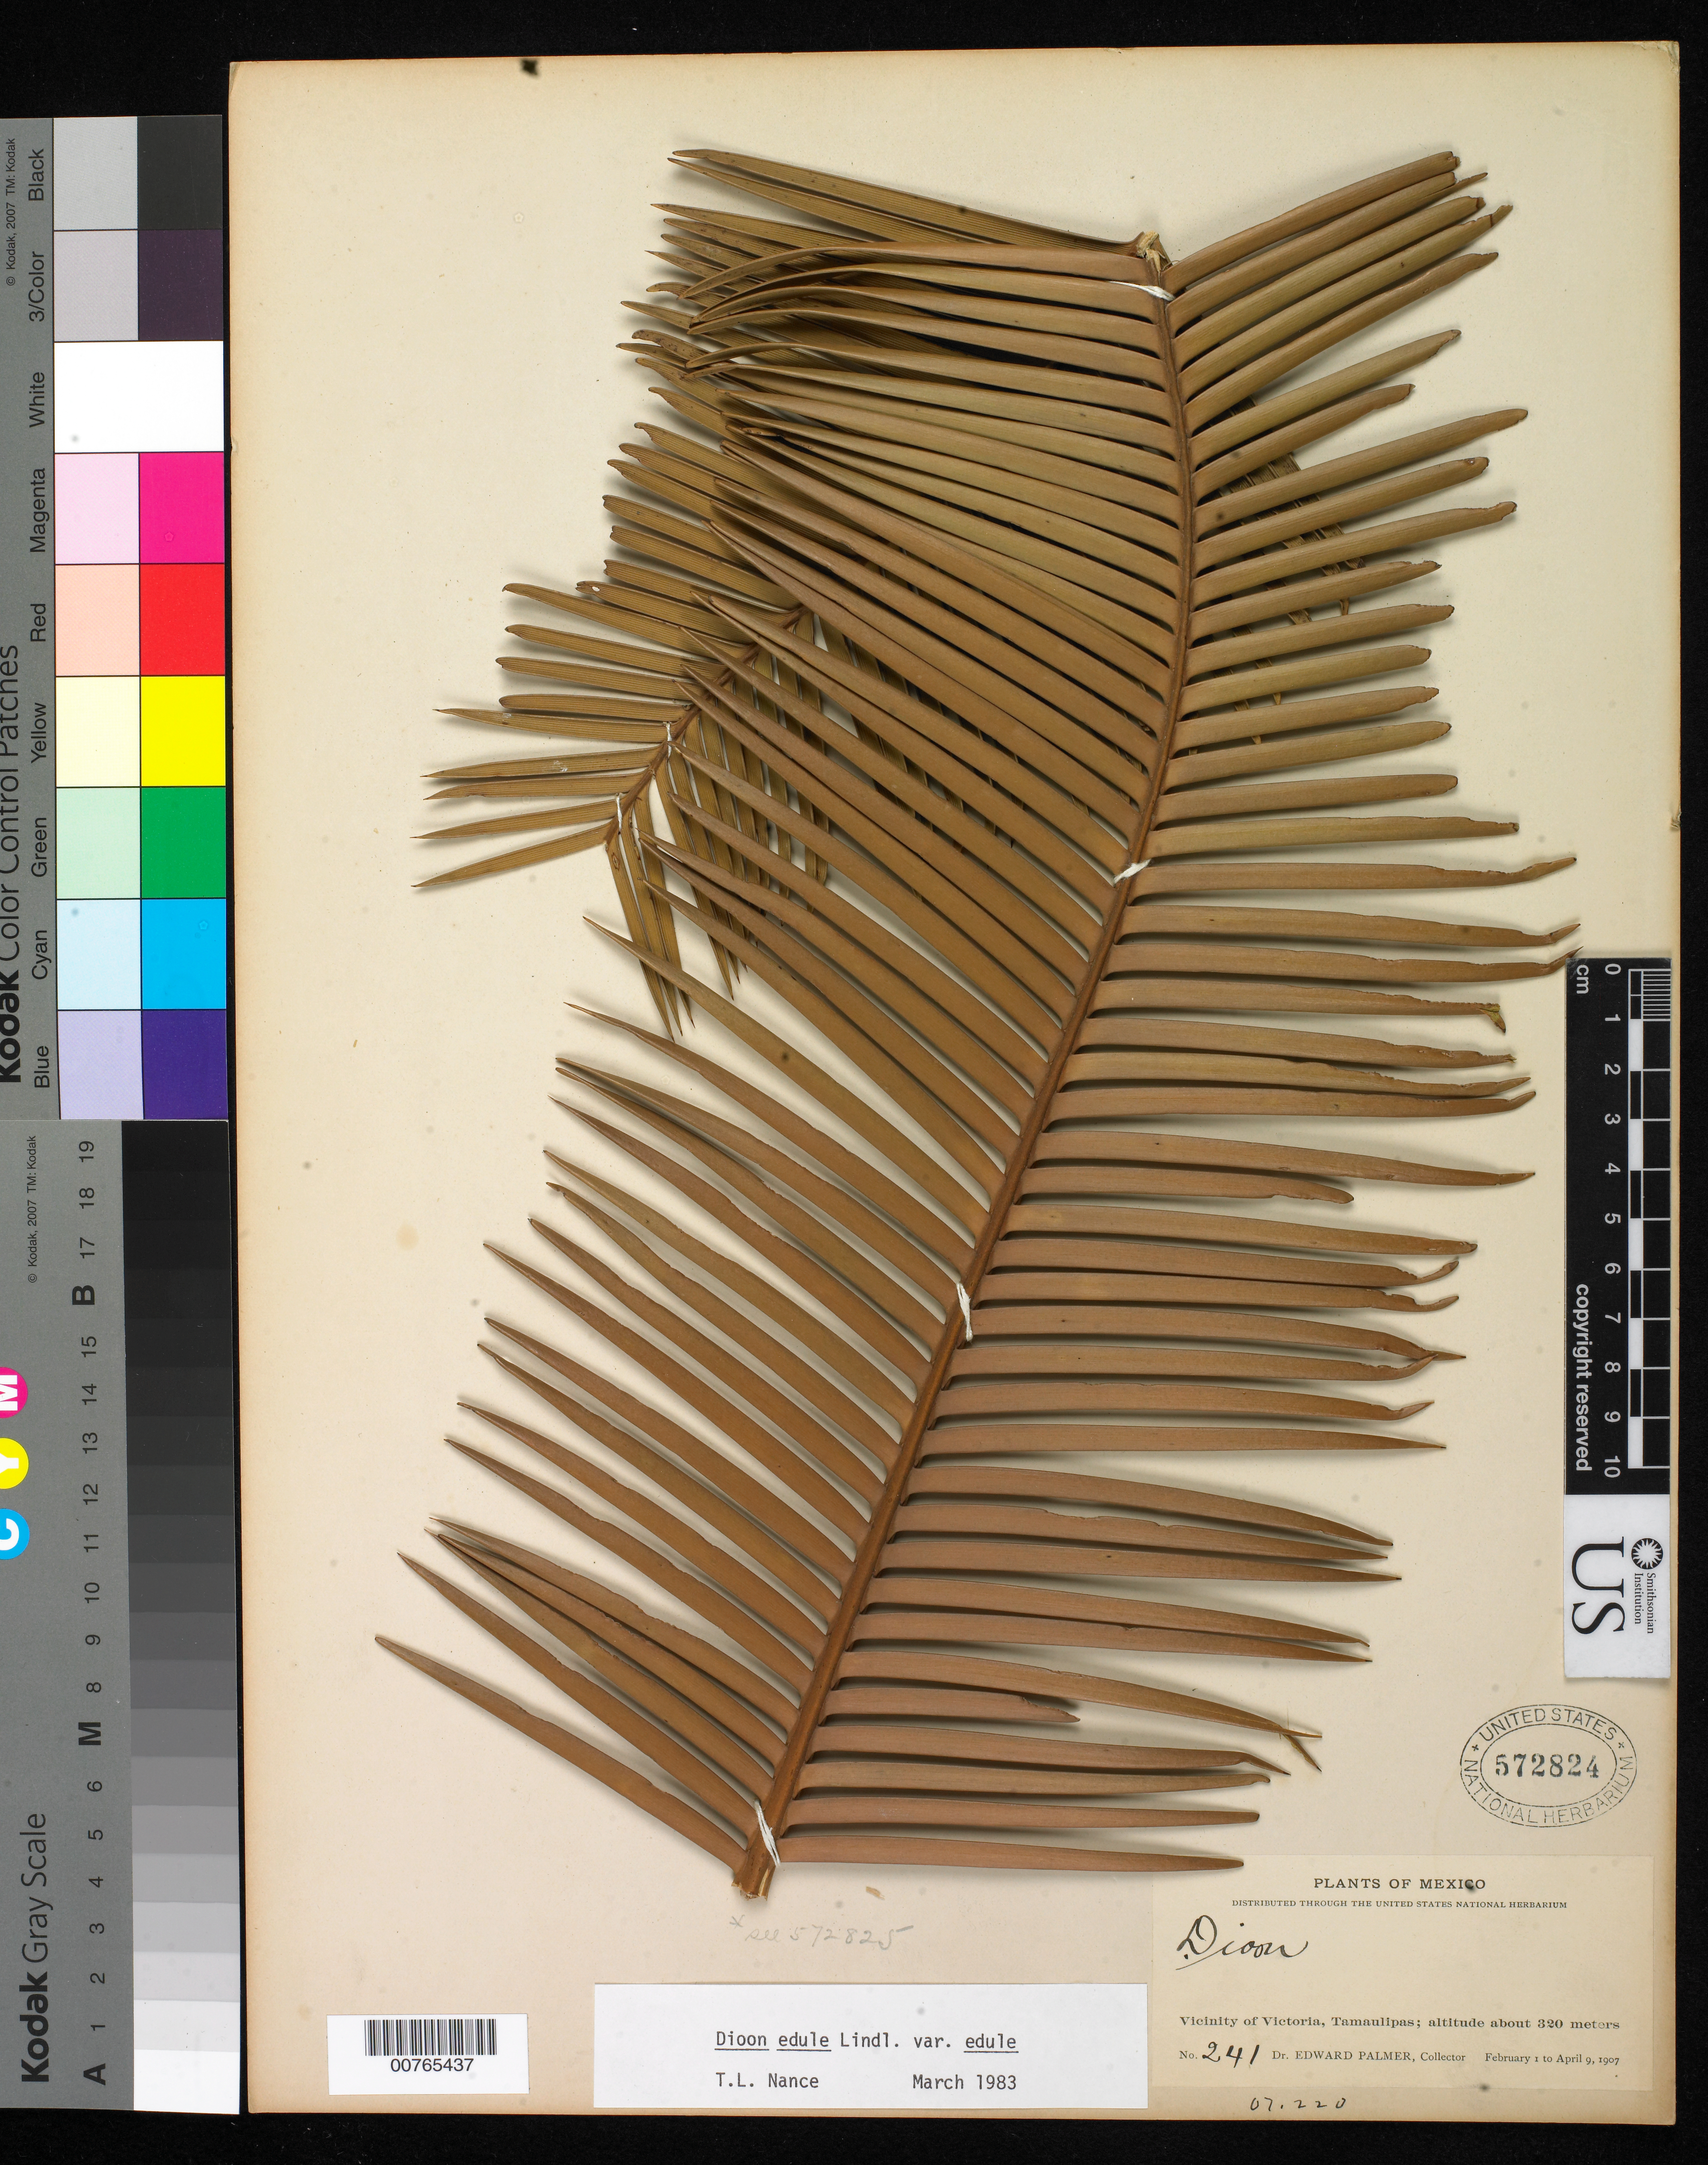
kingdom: Plantae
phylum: Tracheophyta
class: Cycadopsida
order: Cycadales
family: Zamiaceae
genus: Dioon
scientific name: Dioon edule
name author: Lindl.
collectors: E. Palmer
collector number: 241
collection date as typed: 01 Feb 1907 to 09 Apr 1907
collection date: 1907-02-01/1907-04-09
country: Mexico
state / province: Tamaulipas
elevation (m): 320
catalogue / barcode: US 572824